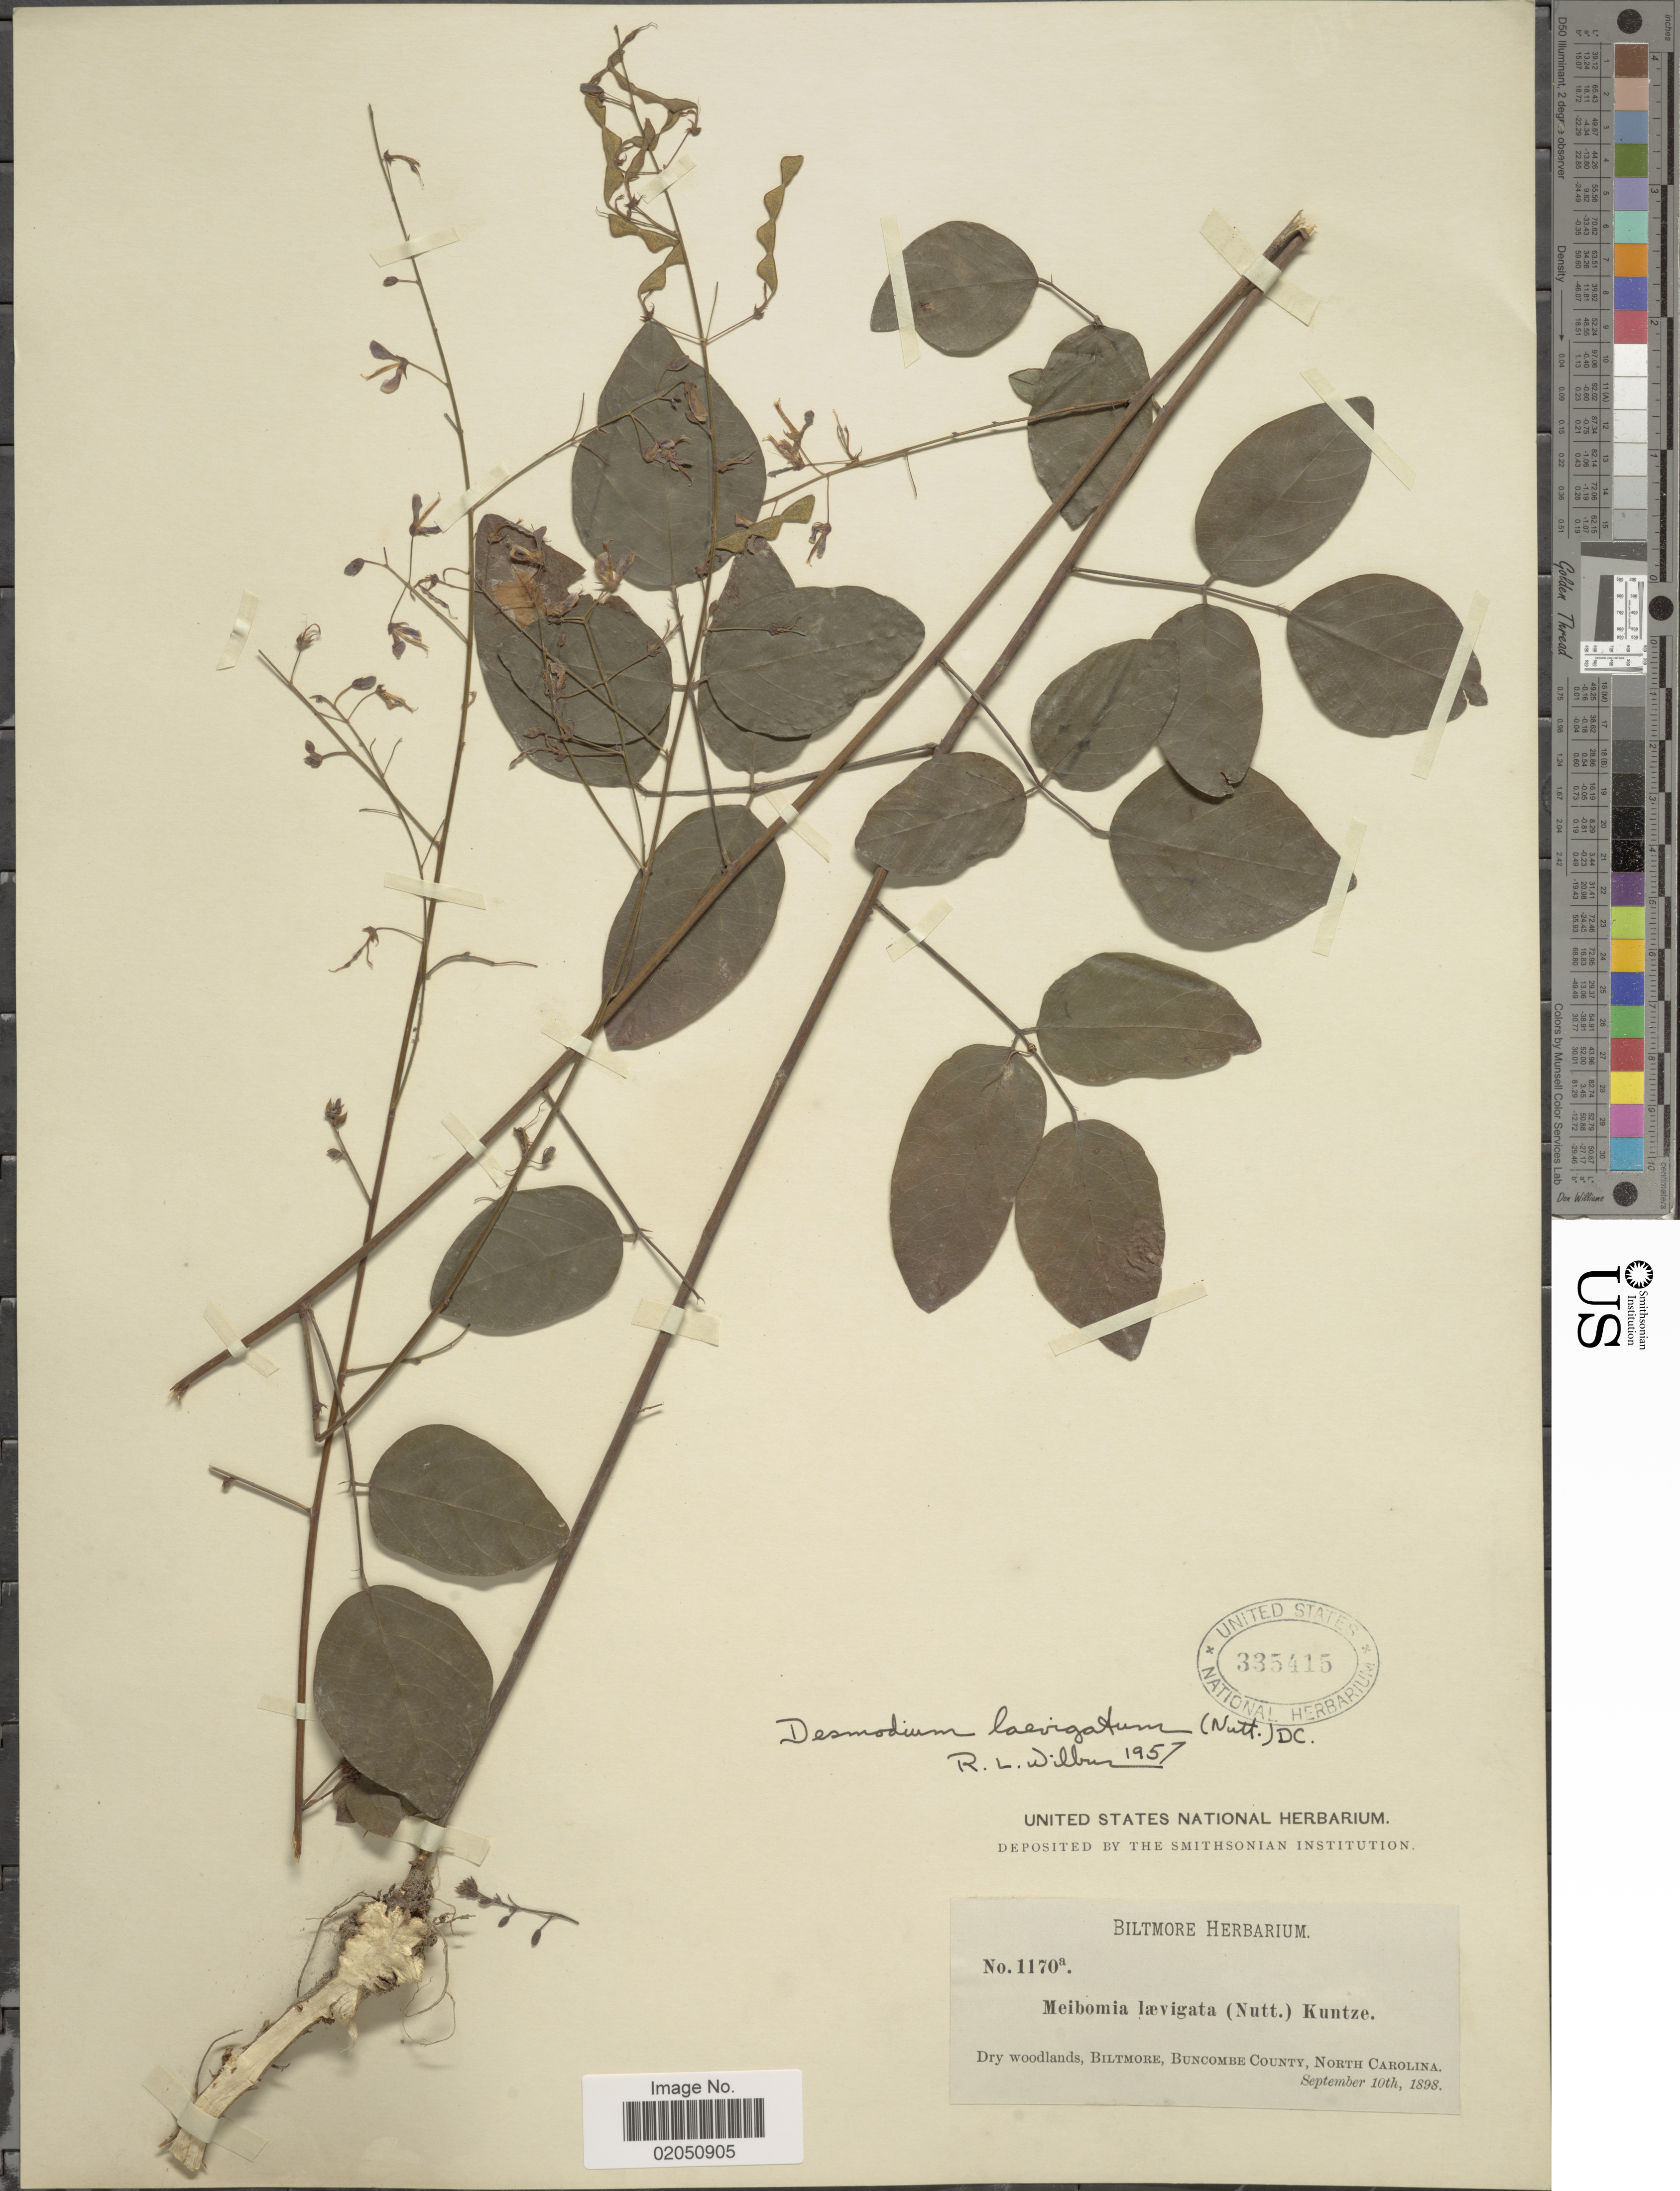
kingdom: Plantae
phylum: Tracheophyta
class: Magnoliopsida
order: Fabales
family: Fabaceae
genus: Desmodium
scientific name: Desmodium laevigatum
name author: (Nutt.) DC.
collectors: ex herb. Biltmore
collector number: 1170a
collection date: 1898-09-10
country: United States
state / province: North Carolina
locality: Dry woodlands, Biltmore, Buncombe County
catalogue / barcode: US 335415